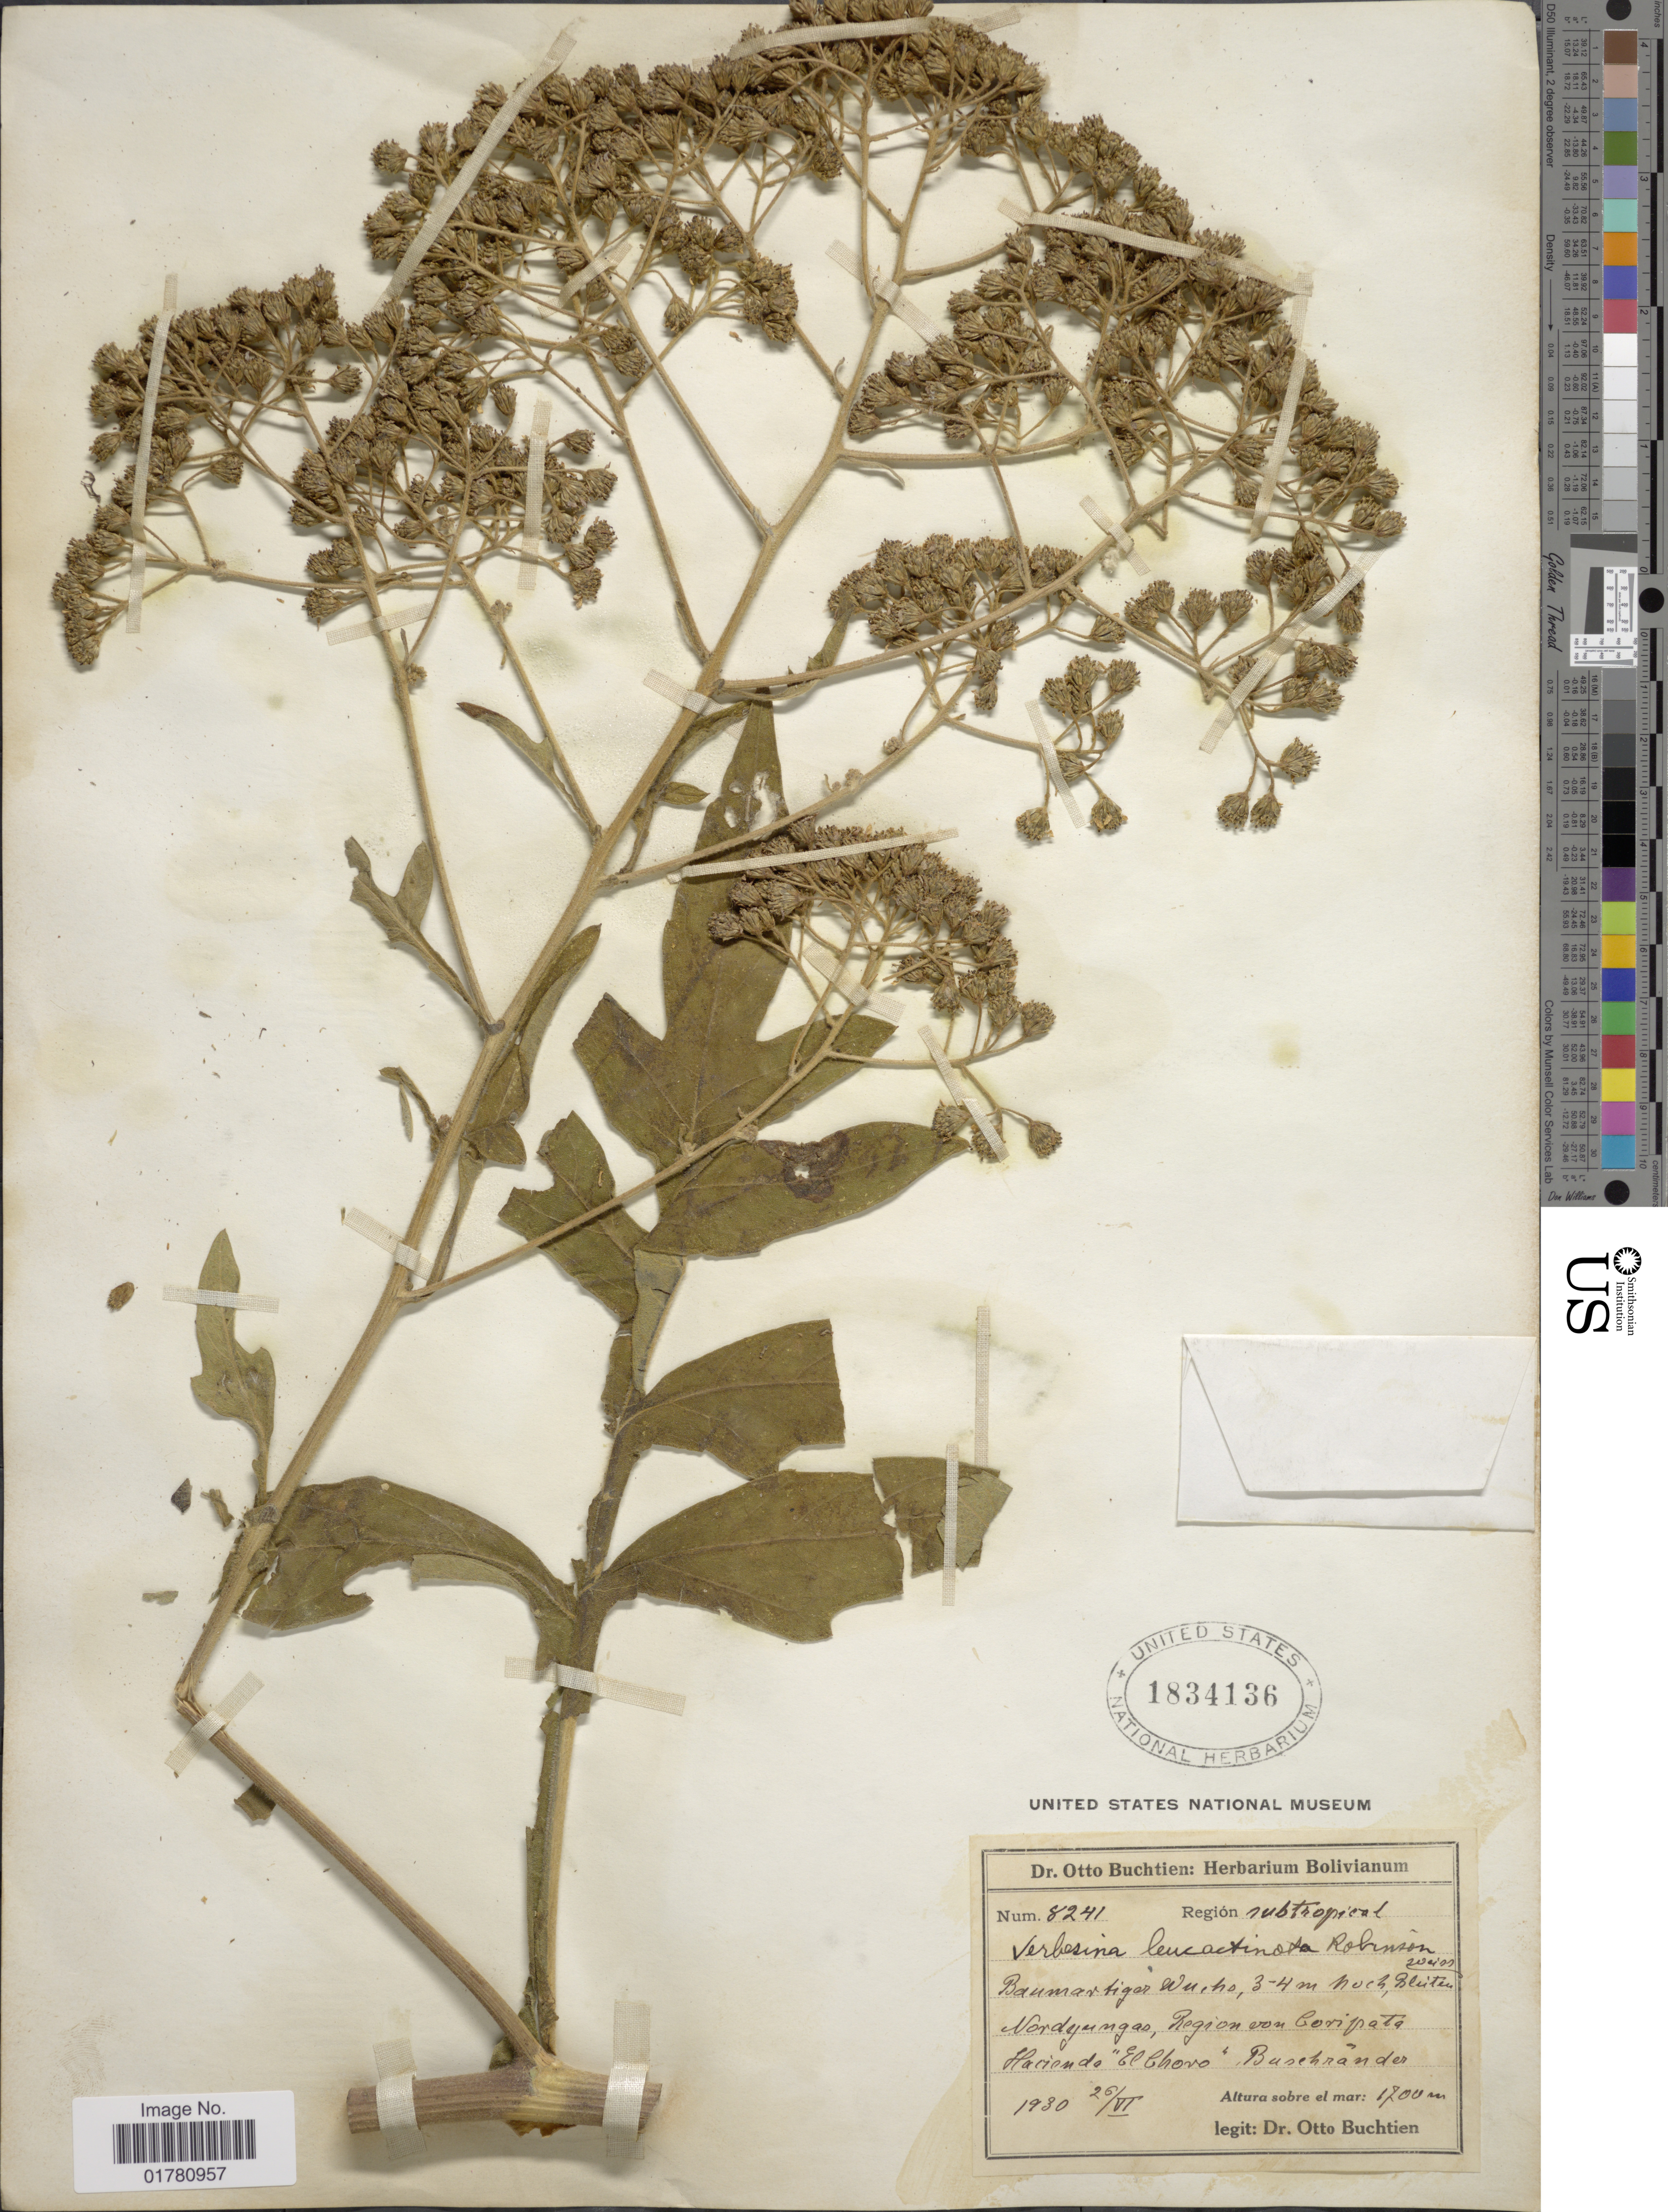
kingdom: Plantae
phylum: Tracheophyta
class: Magnoliopsida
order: Asterales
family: Asteraceae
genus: Verbesina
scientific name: Verbesina leucactinota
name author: B.L. Rob.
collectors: O. Buchtien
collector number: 8241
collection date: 1930-06-26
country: Bolivia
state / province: La Paz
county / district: Nor Yungas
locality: Region Coripata, Hacienda 'El Choro'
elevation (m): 1700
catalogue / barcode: US 1834136